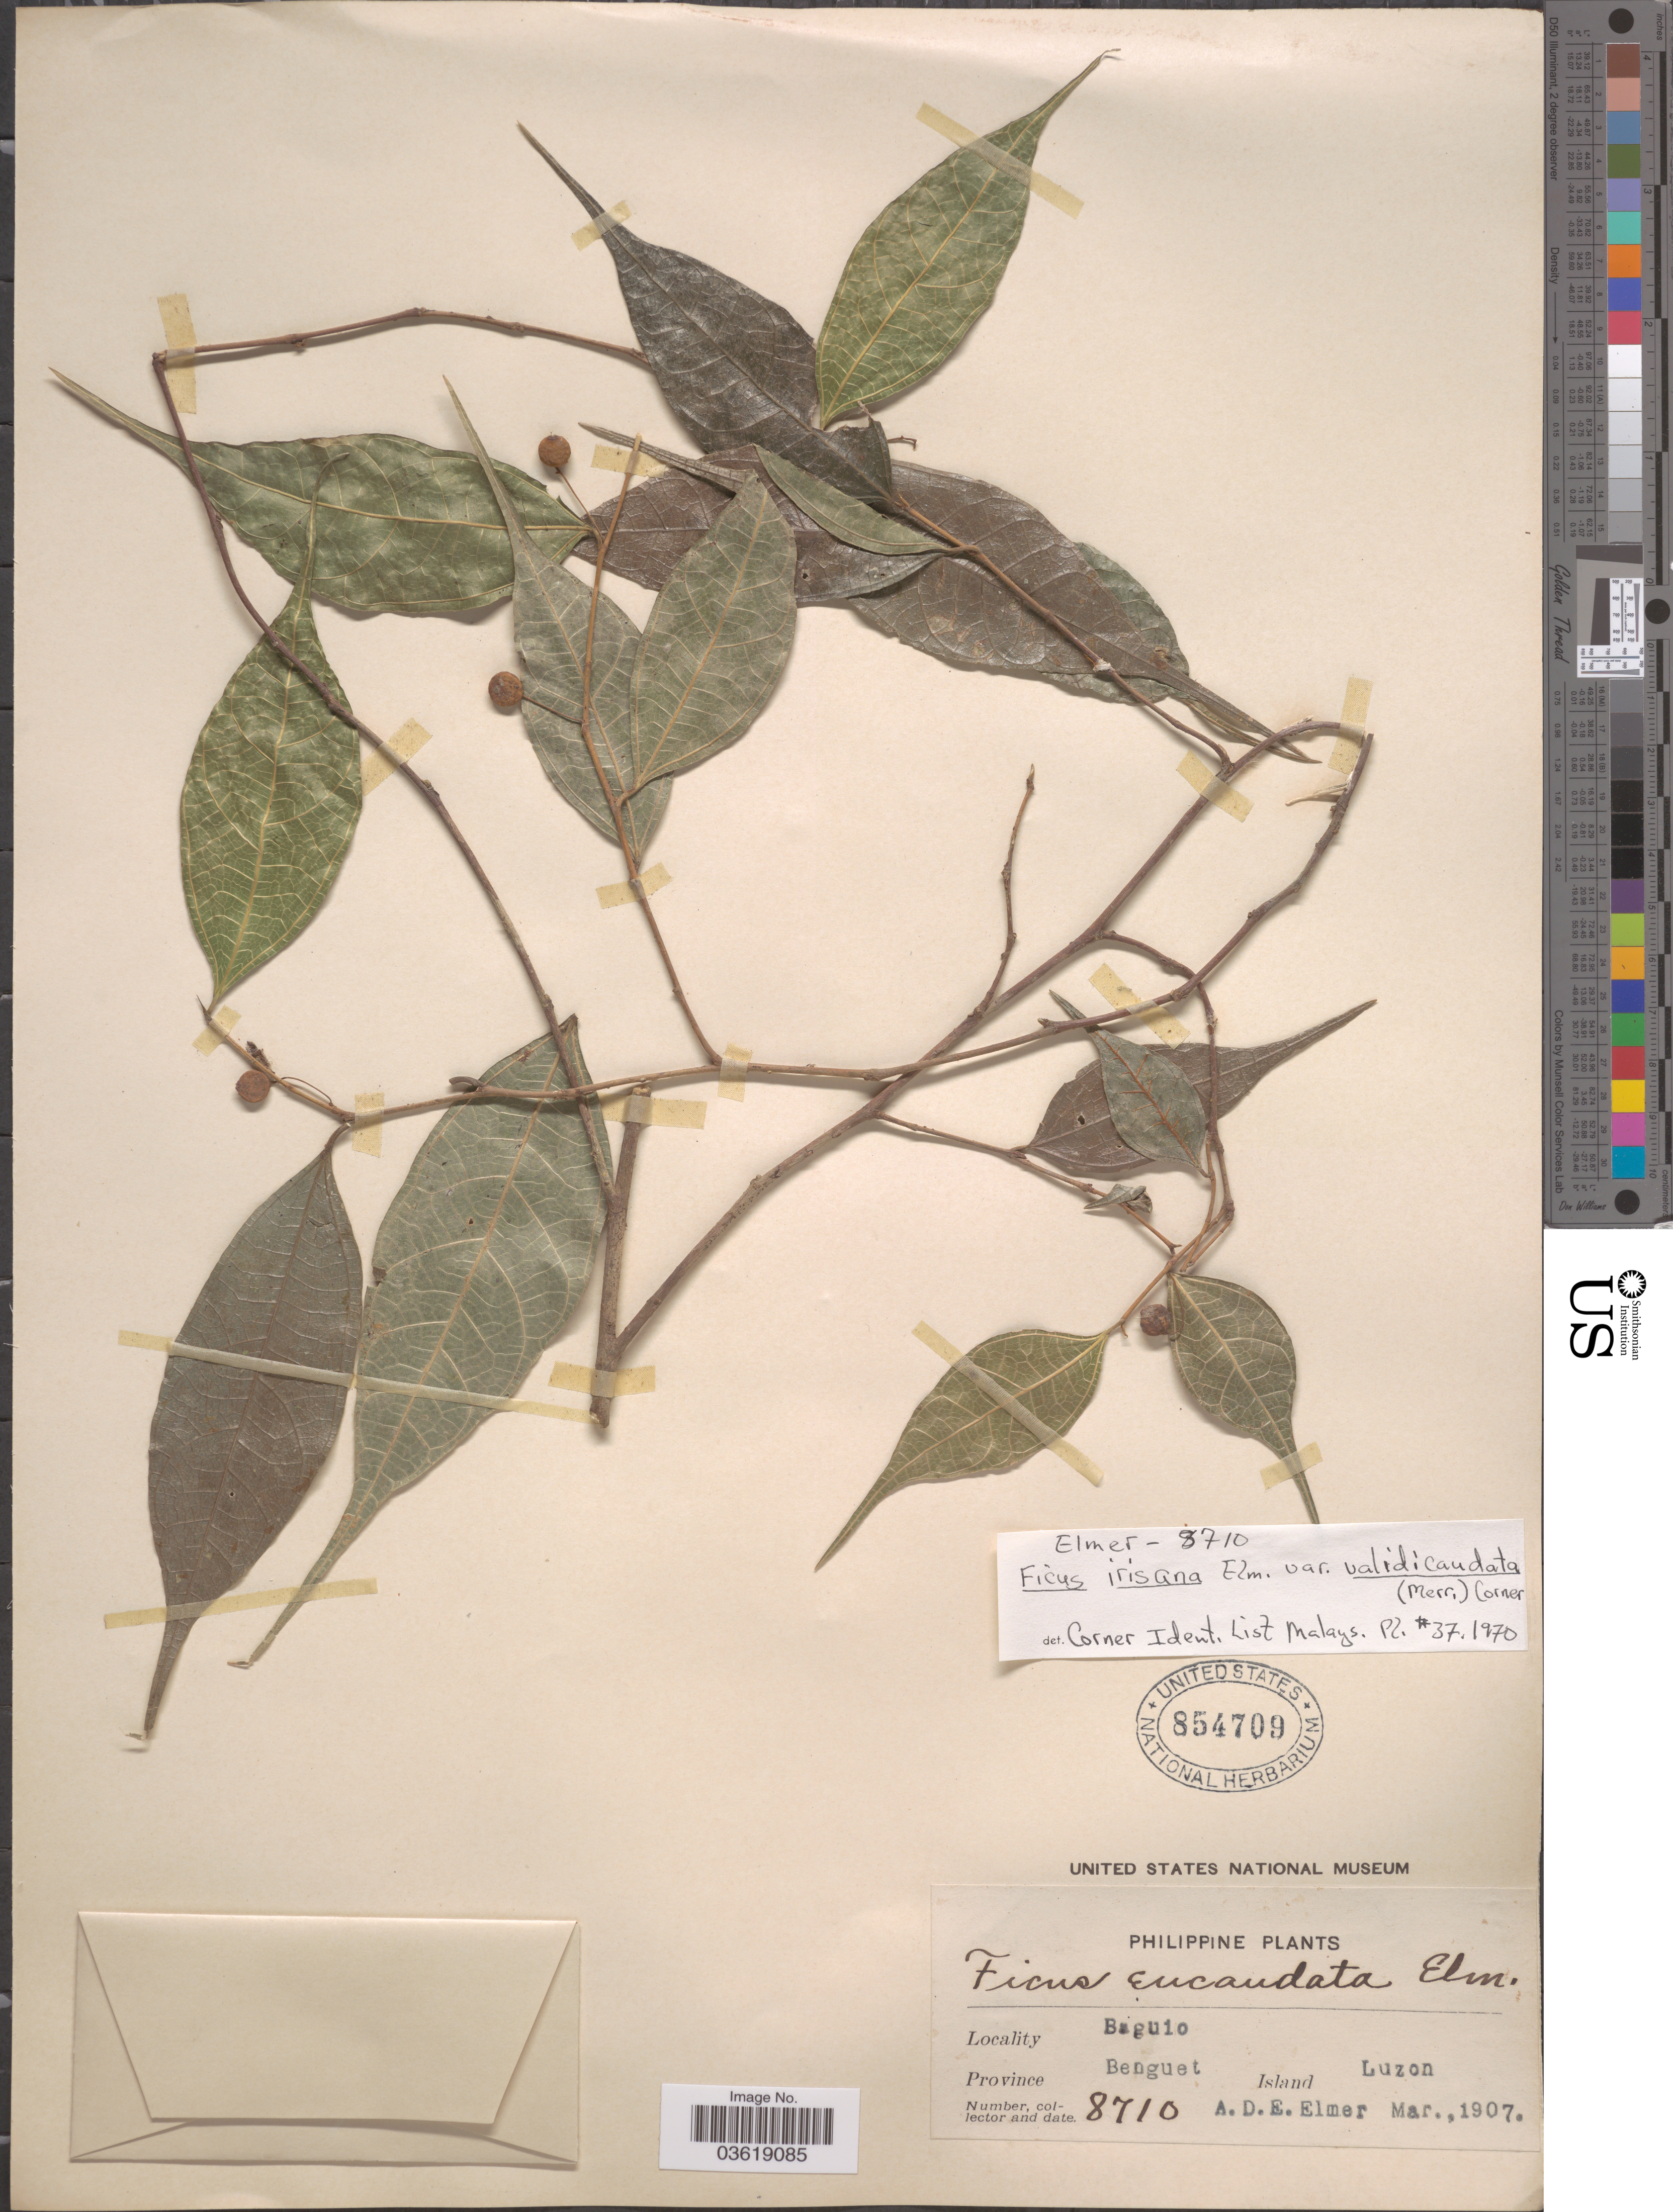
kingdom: Plantae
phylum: Tracheophyta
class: Magnoliopsida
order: Rosales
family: Moraceae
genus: Ficus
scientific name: Ficus heteropleura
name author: Blume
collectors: A. D. E. Elmer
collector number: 8710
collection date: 1907-03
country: Philippines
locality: Philippine. Baguio. Province Benguet, Island Luzon.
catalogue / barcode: US 854709